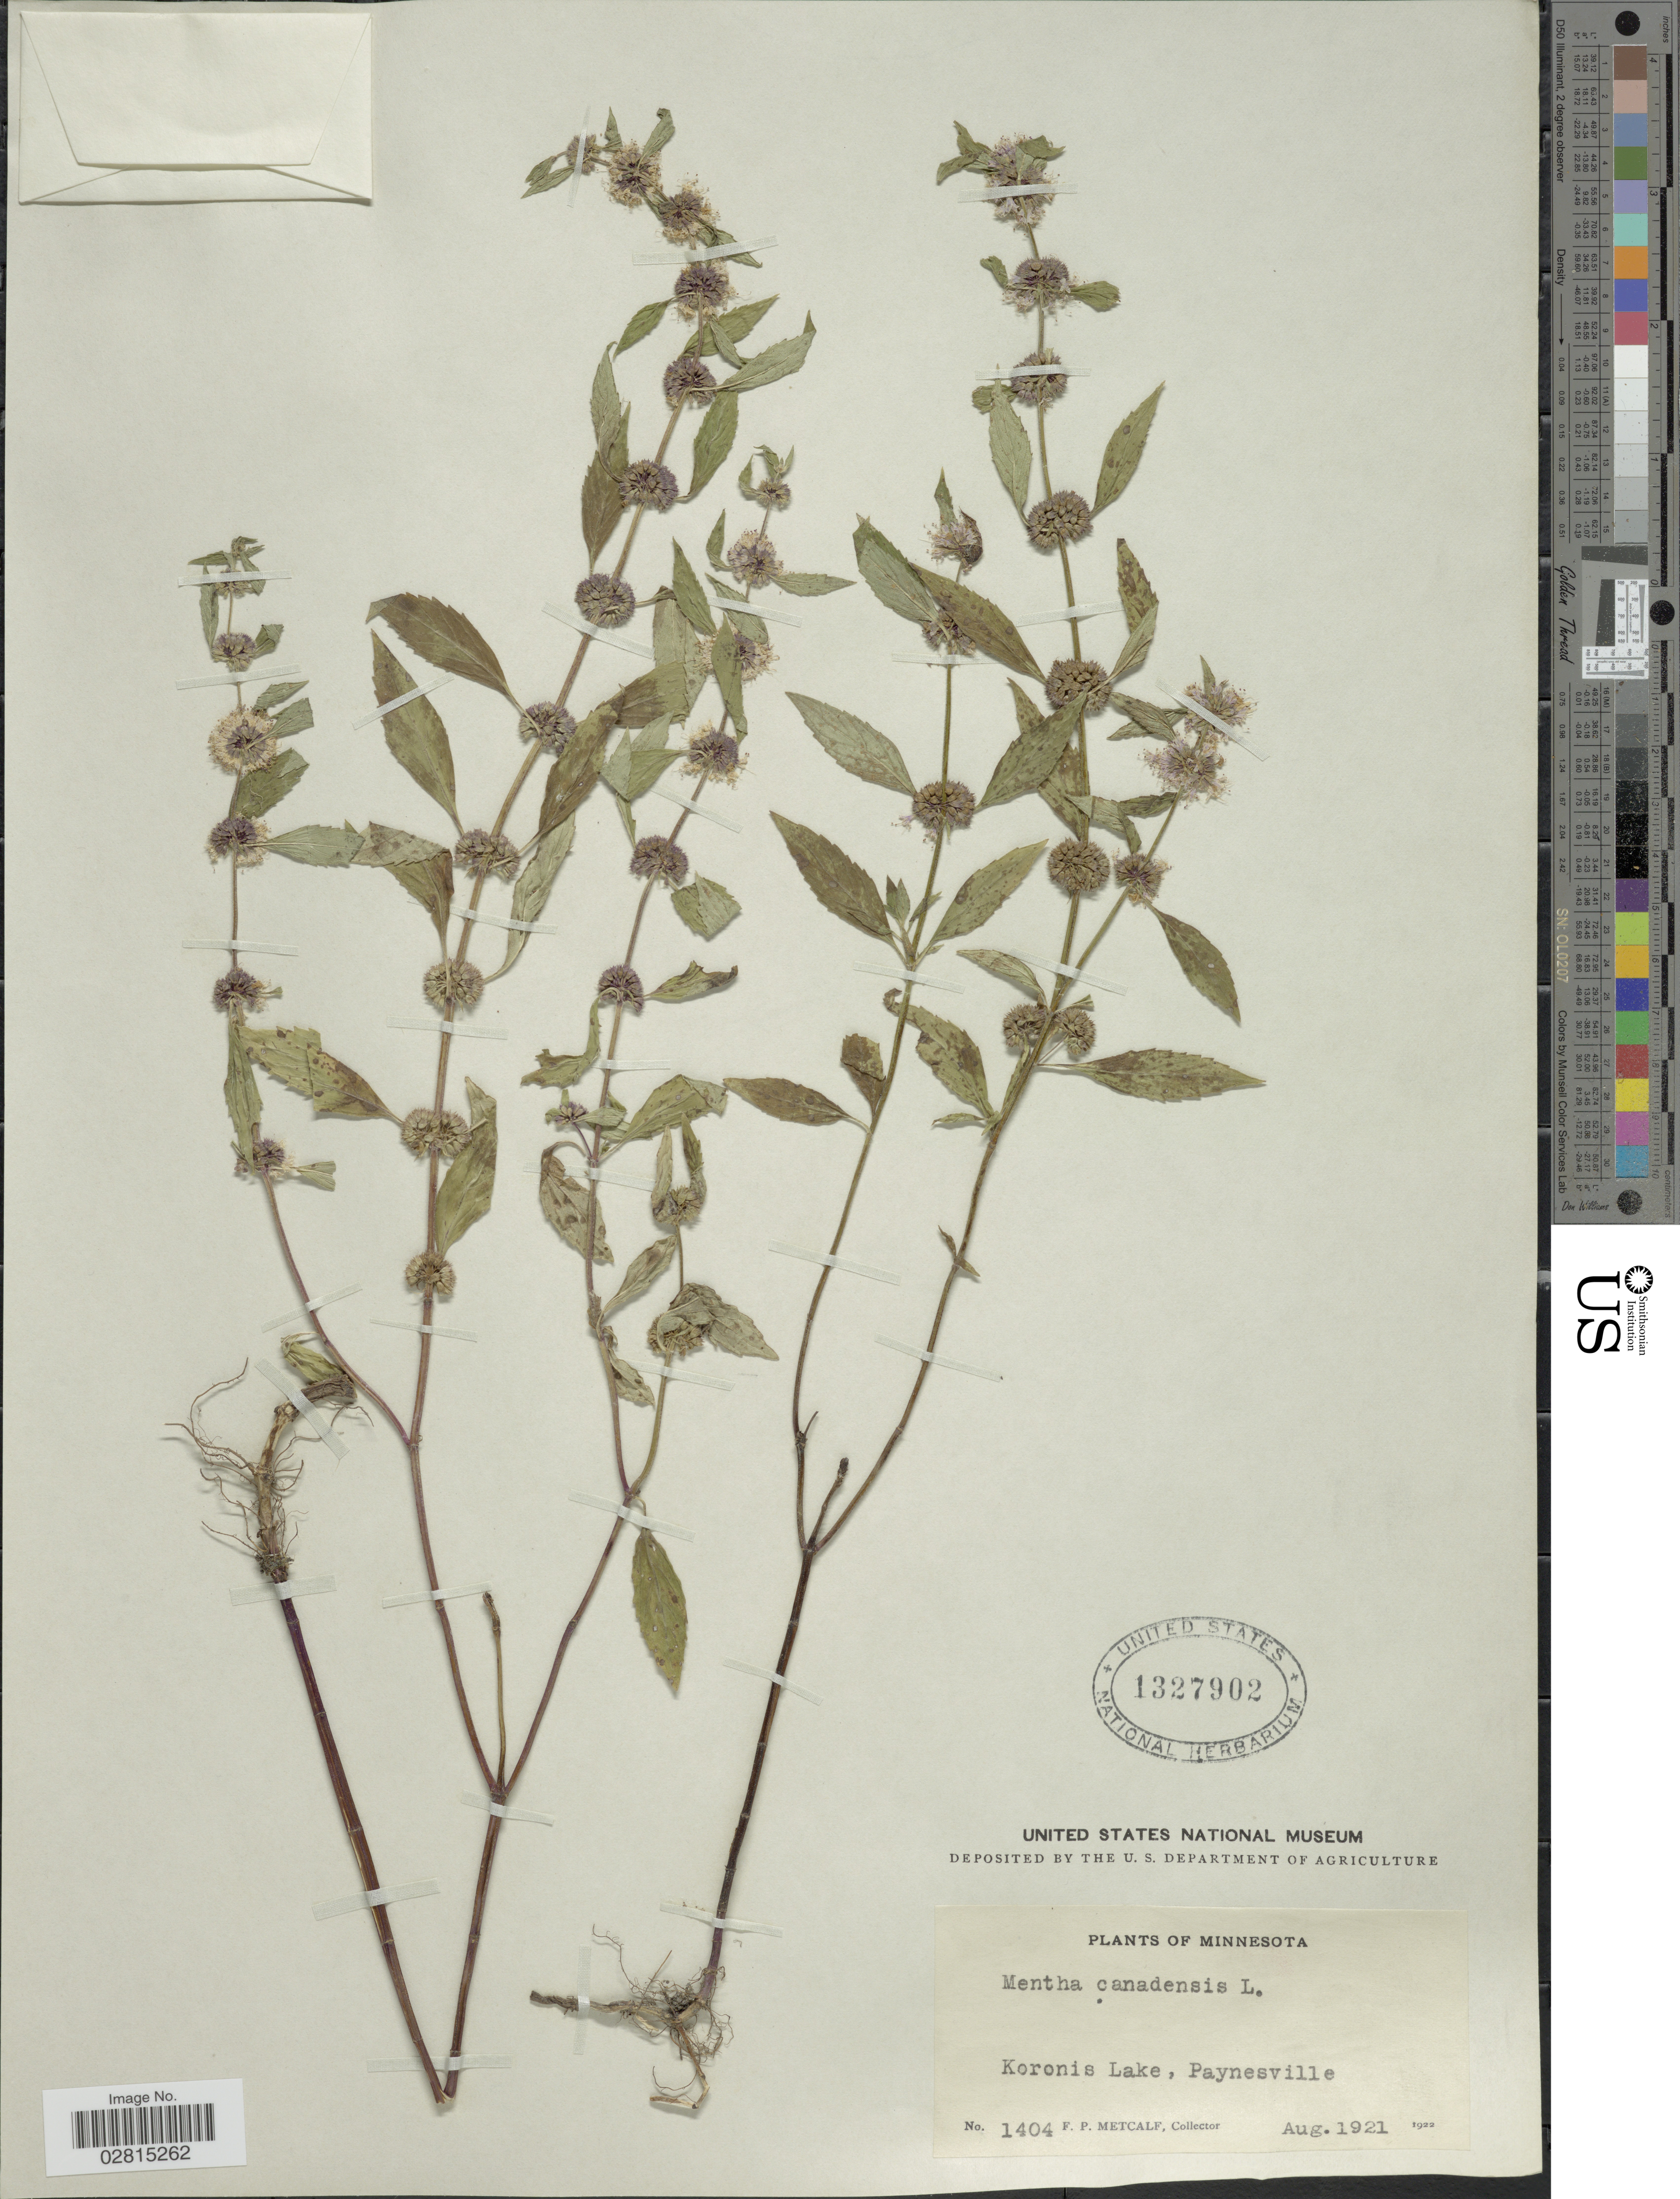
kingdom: Plantae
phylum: Tracheophyta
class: Magnoliopsida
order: Lamiales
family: Lamiaceae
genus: Mentha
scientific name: Mentha canadensis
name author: L.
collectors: F. Metcalf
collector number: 1404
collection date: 1921-08/1922-08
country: United States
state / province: Minnesota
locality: Koronis Lake, Paynesville.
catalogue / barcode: US 1327902